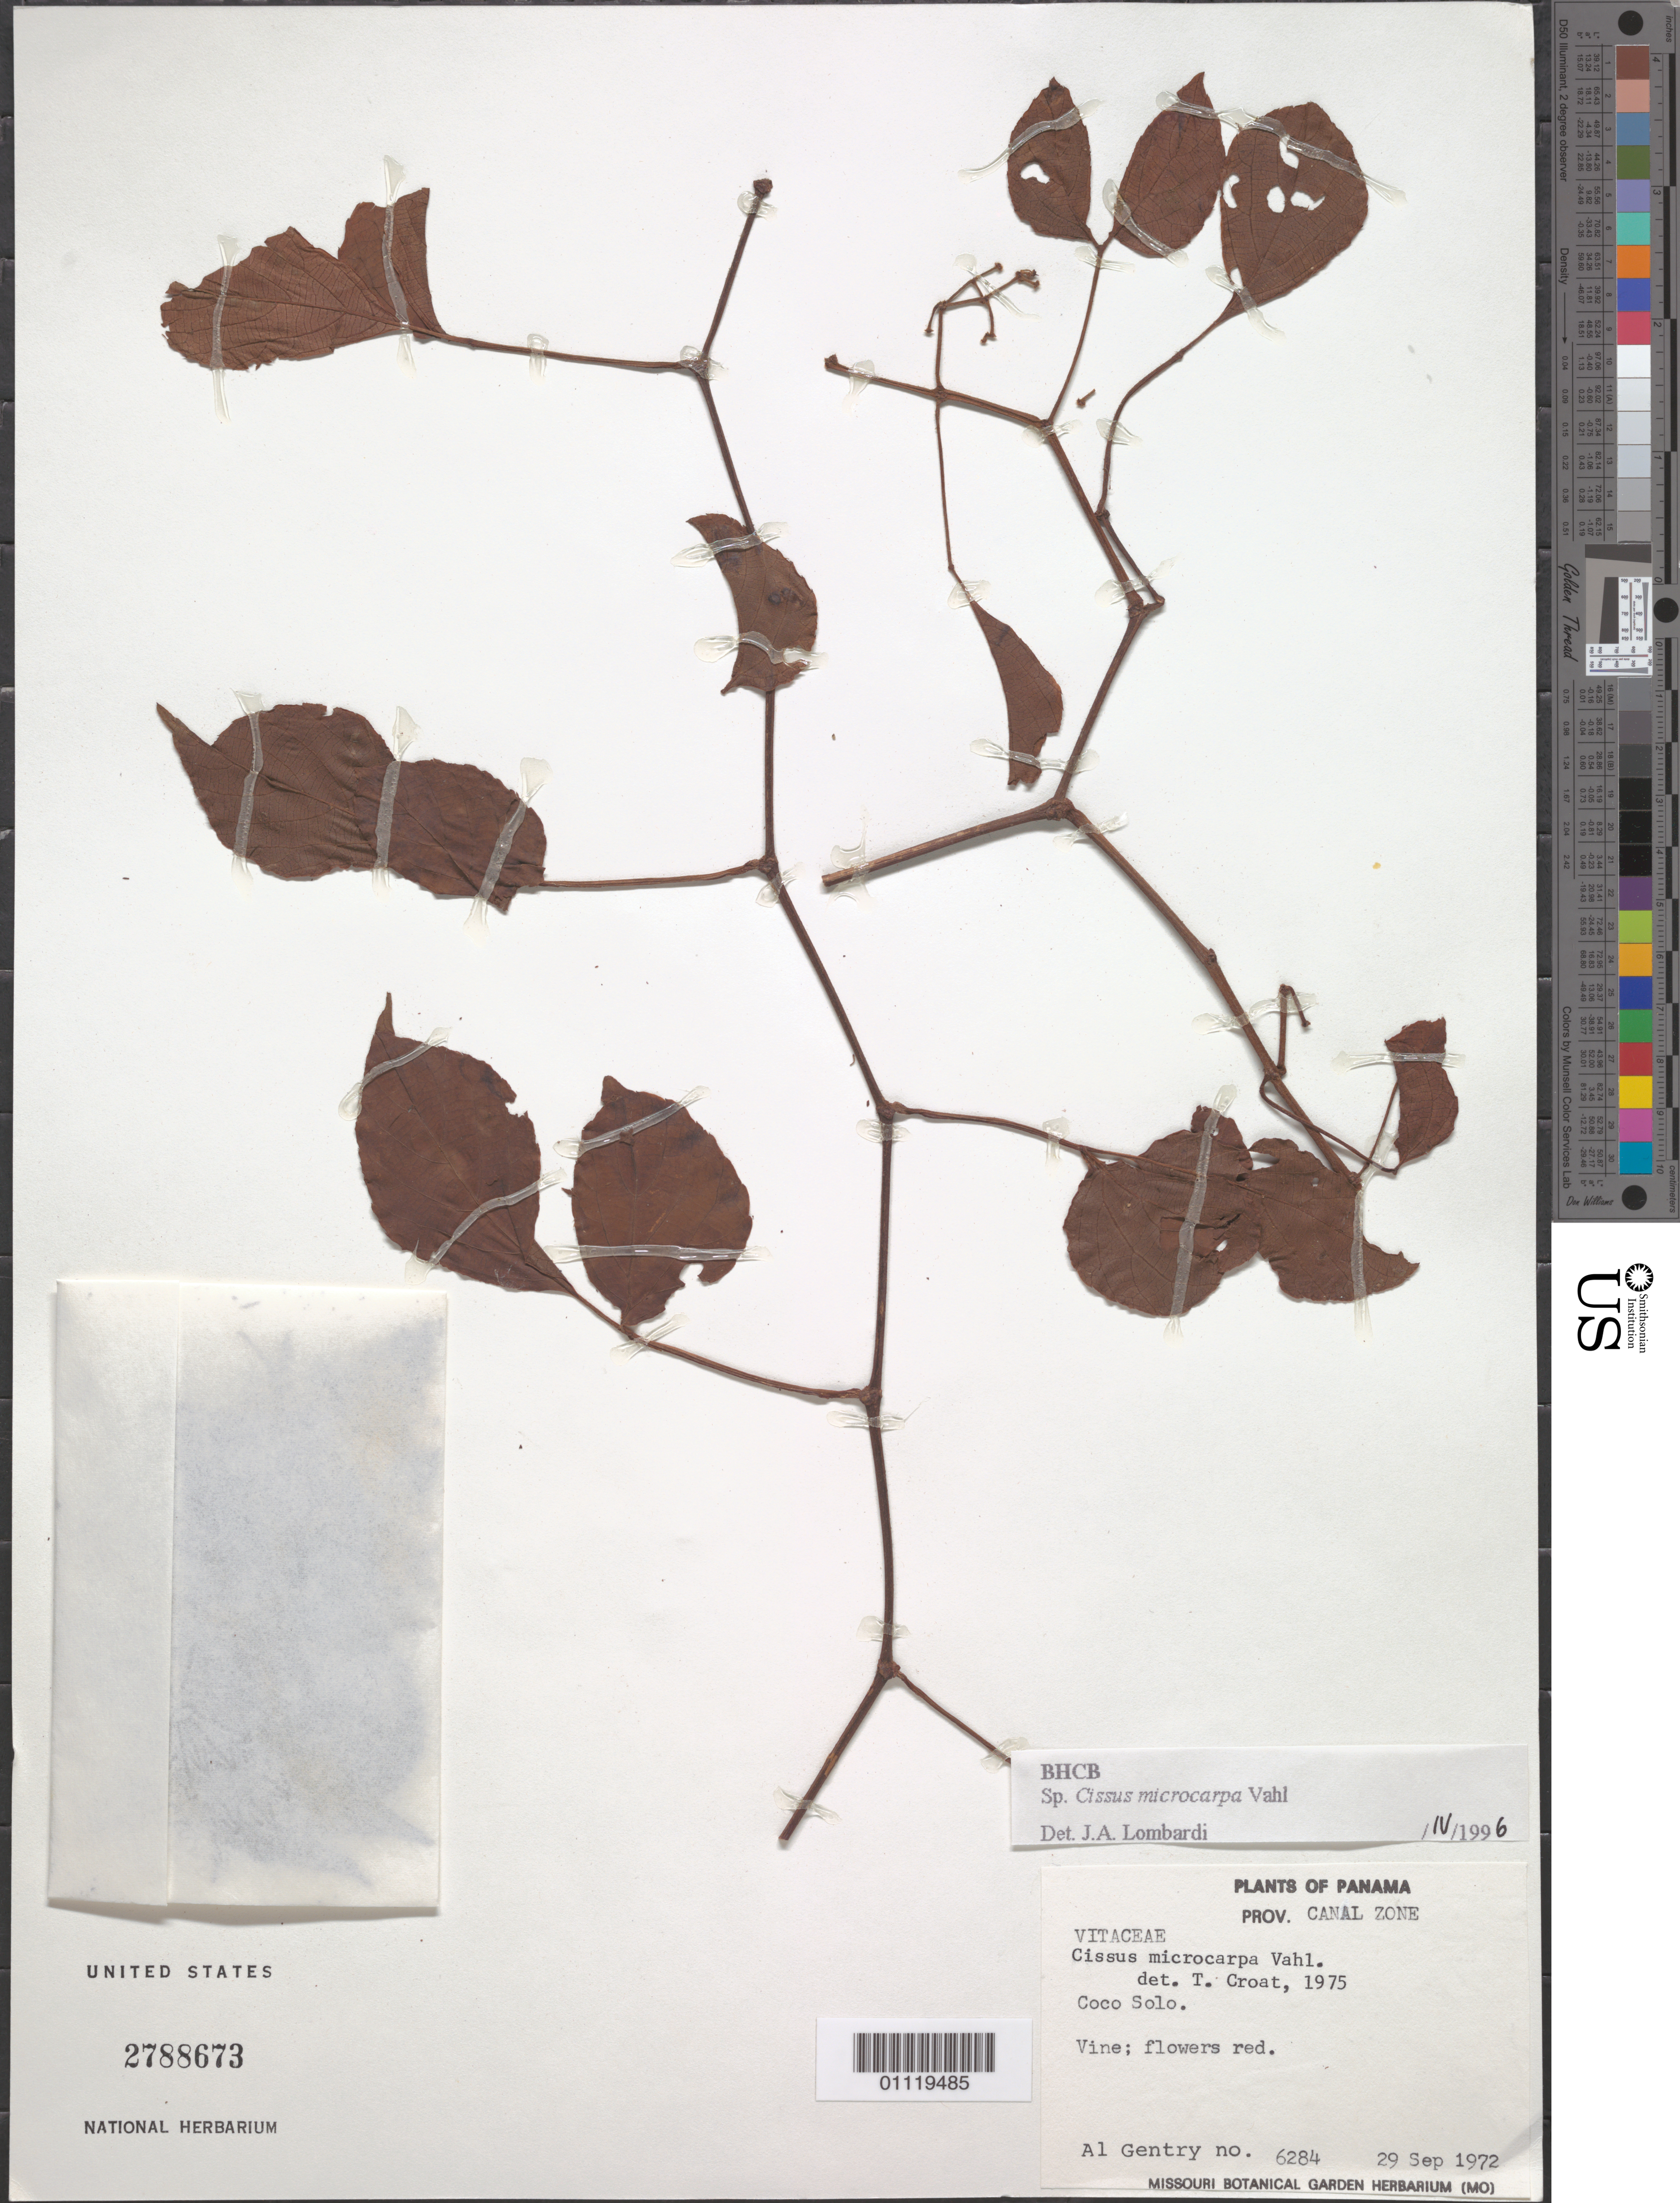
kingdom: Plantae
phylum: Tracheophyta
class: Magnoliopsida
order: Vitales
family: Vitaceae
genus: Cissus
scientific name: Cissus microcarpa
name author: Vahl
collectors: A. H. Gentry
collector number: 6284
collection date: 1972-09-29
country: Panama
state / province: Colón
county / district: Canal Zone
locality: Coco Solo.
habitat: Vine.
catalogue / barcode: US 2788673